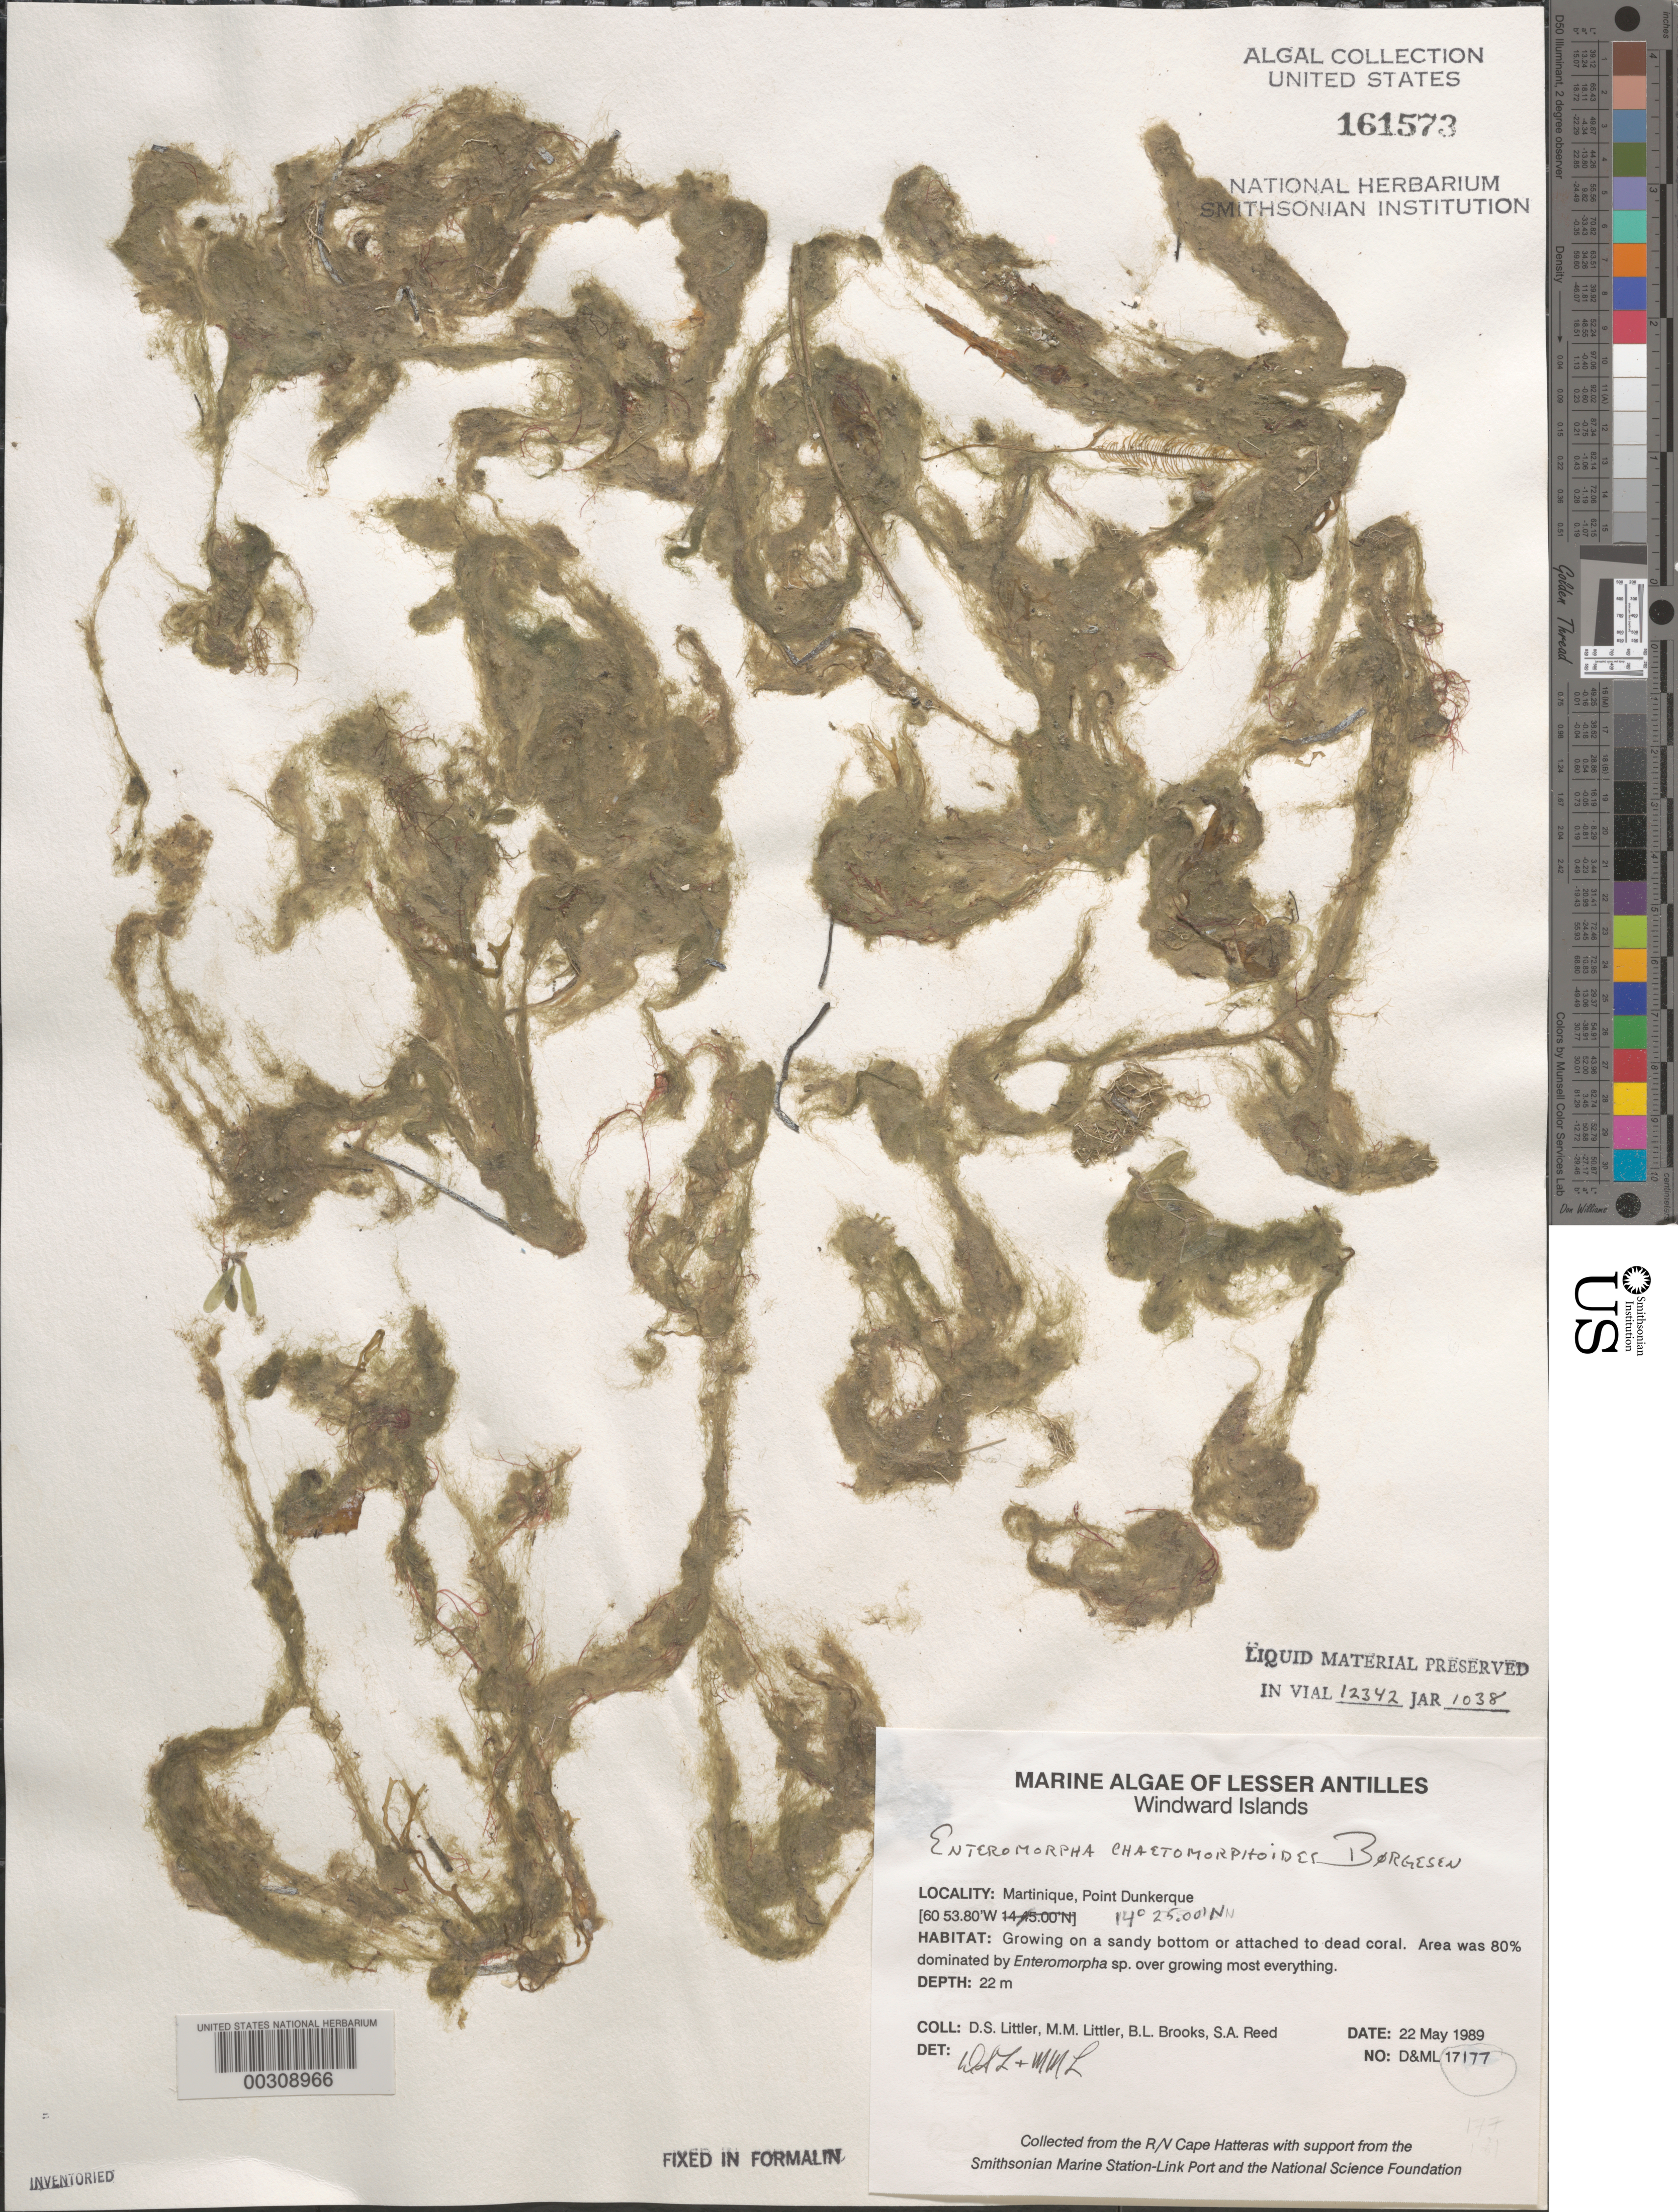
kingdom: Plantae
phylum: Chlorophyta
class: Ulvophyceae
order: Ulvales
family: Ulvaceae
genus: Ulva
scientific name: Ulva chaetomorphoides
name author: (Børgesen) H.S. Hayden et al.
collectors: D. S. Littler, M. M. Littler & B. Brooks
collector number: D&ML 17177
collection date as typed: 22 May 1989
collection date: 1989-05-22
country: Martinique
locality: Pointe Dunkerque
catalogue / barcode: US 161573